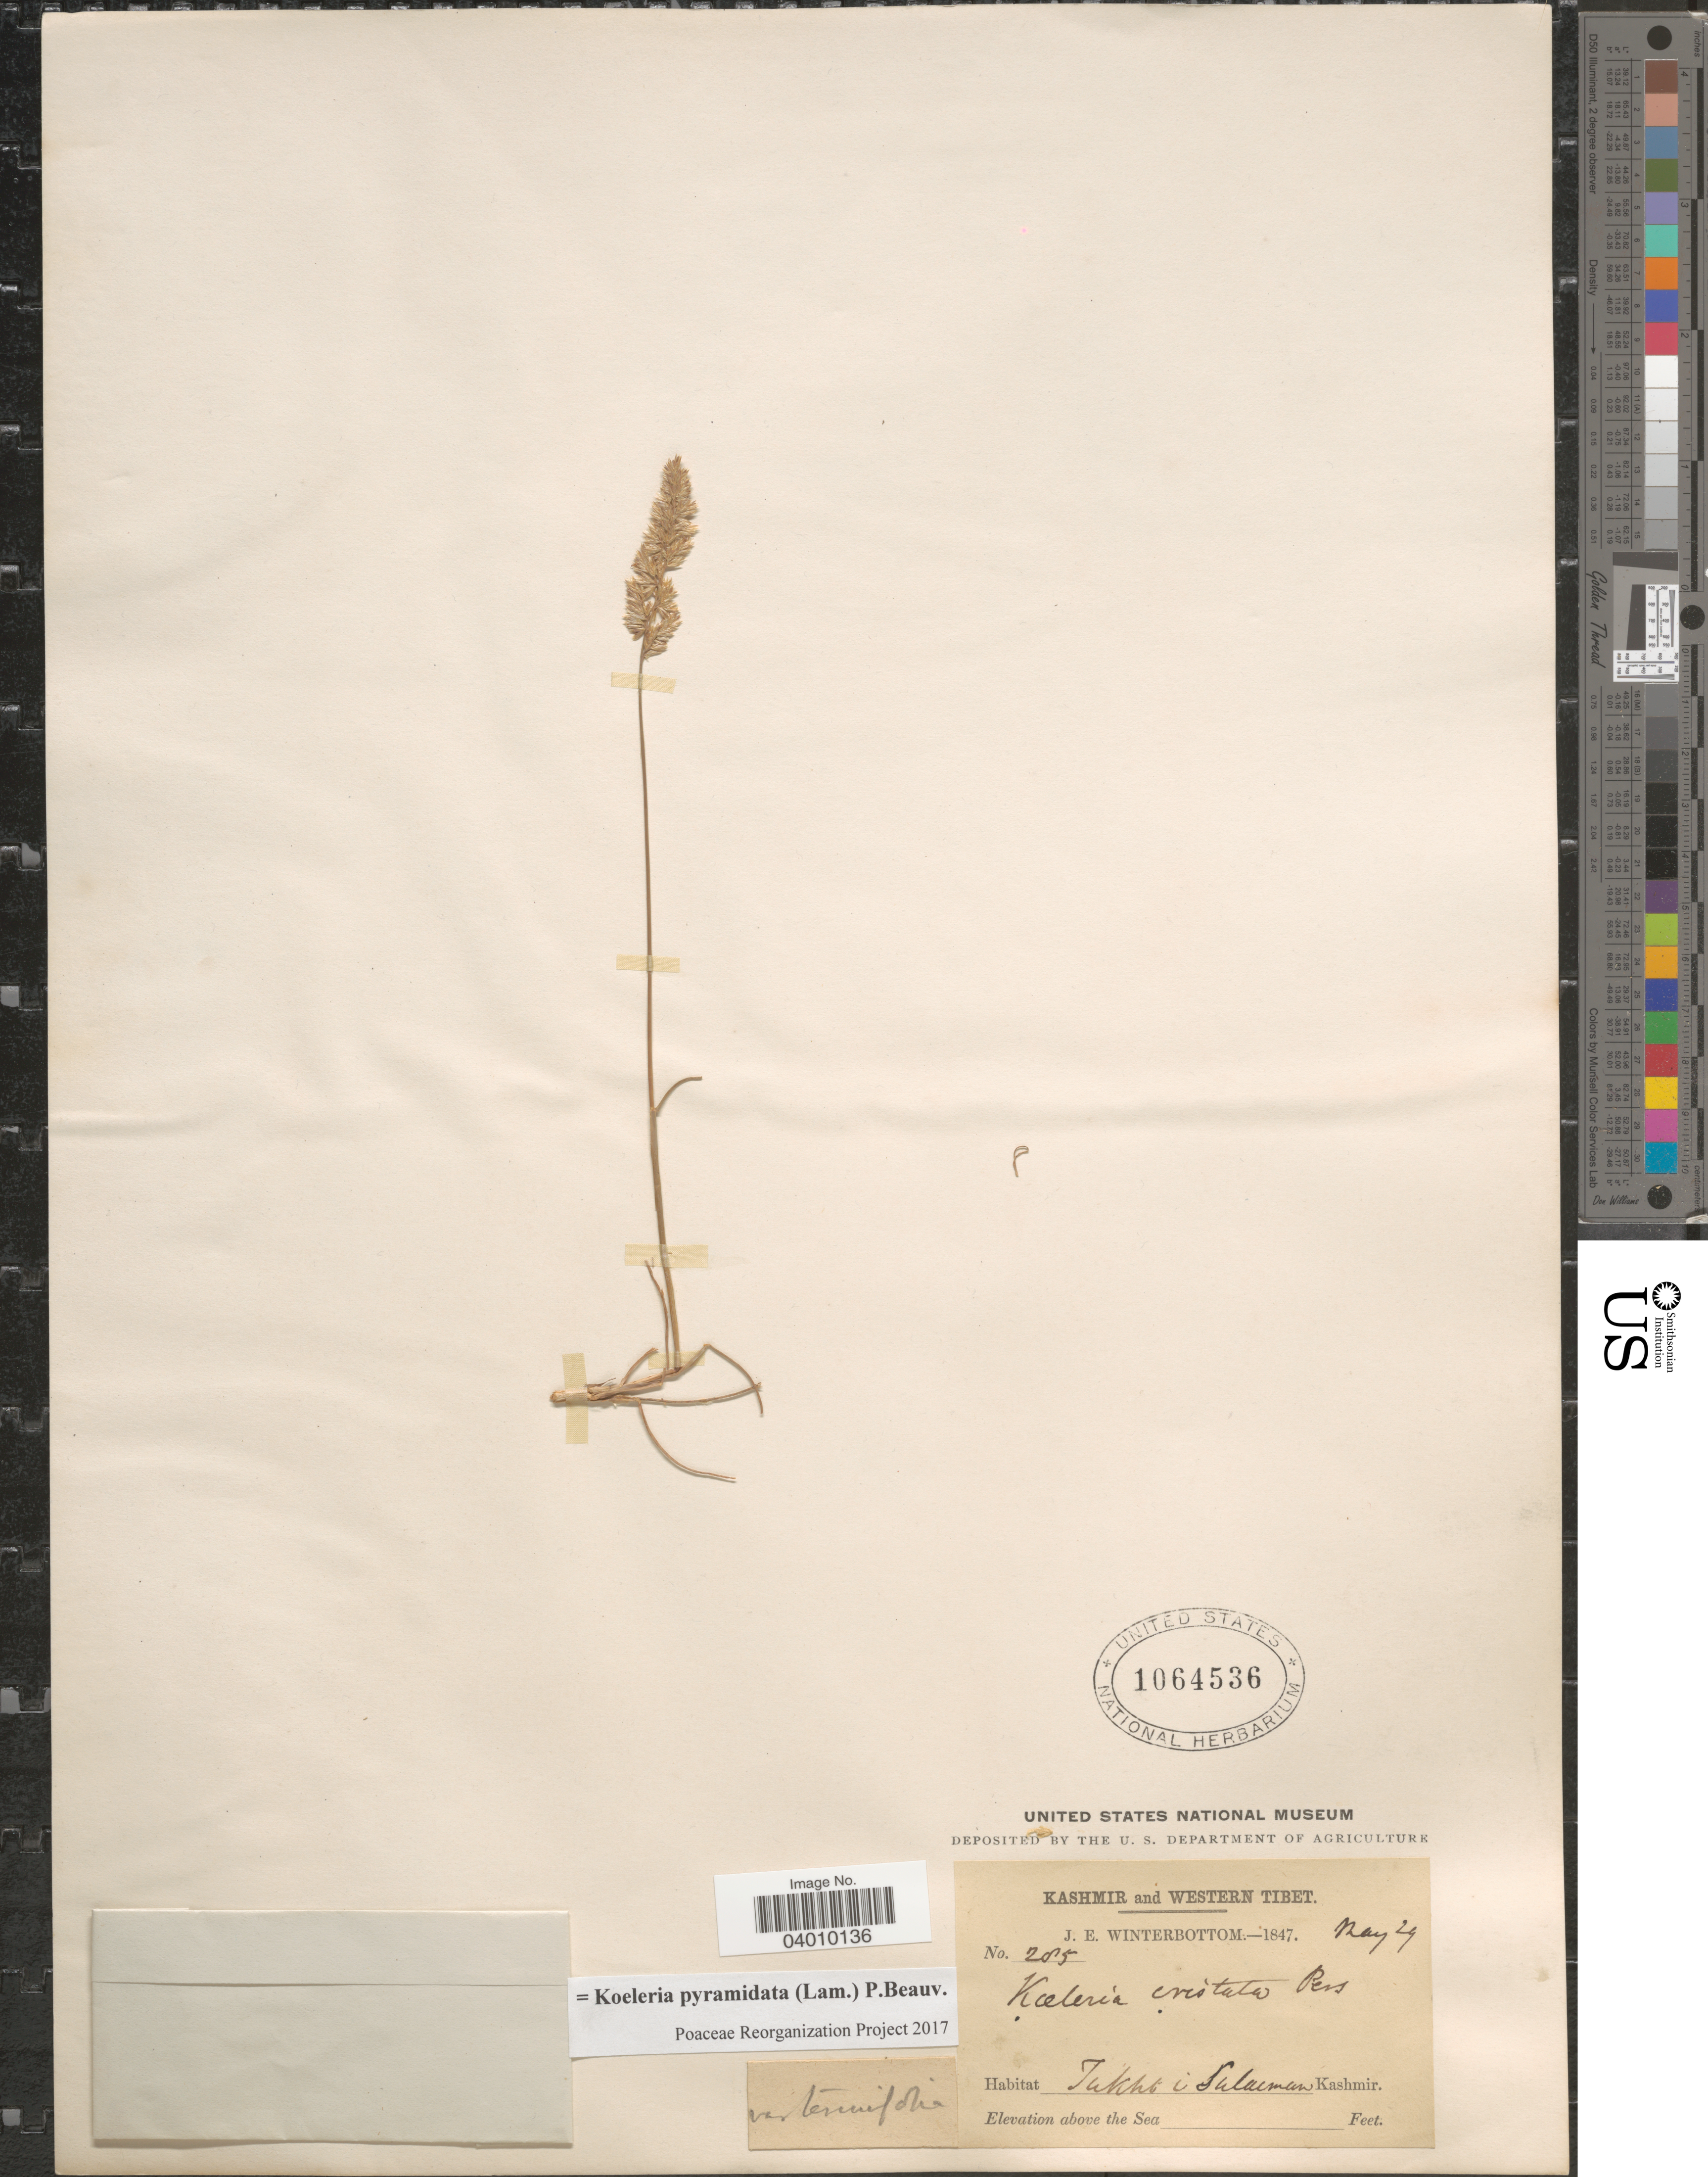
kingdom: Plantae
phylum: Tracheophyta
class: Liliopsida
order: Poales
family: Poaceae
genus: Koeleria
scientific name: Koeleria pyramidata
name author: (Lam.) P. Beauv.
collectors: J. Winterbottom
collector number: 285*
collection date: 1847-05-29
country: India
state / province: Jammu and Kashmir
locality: Takht i Salacman Kashmir. [interpreted]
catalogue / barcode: US 1064536